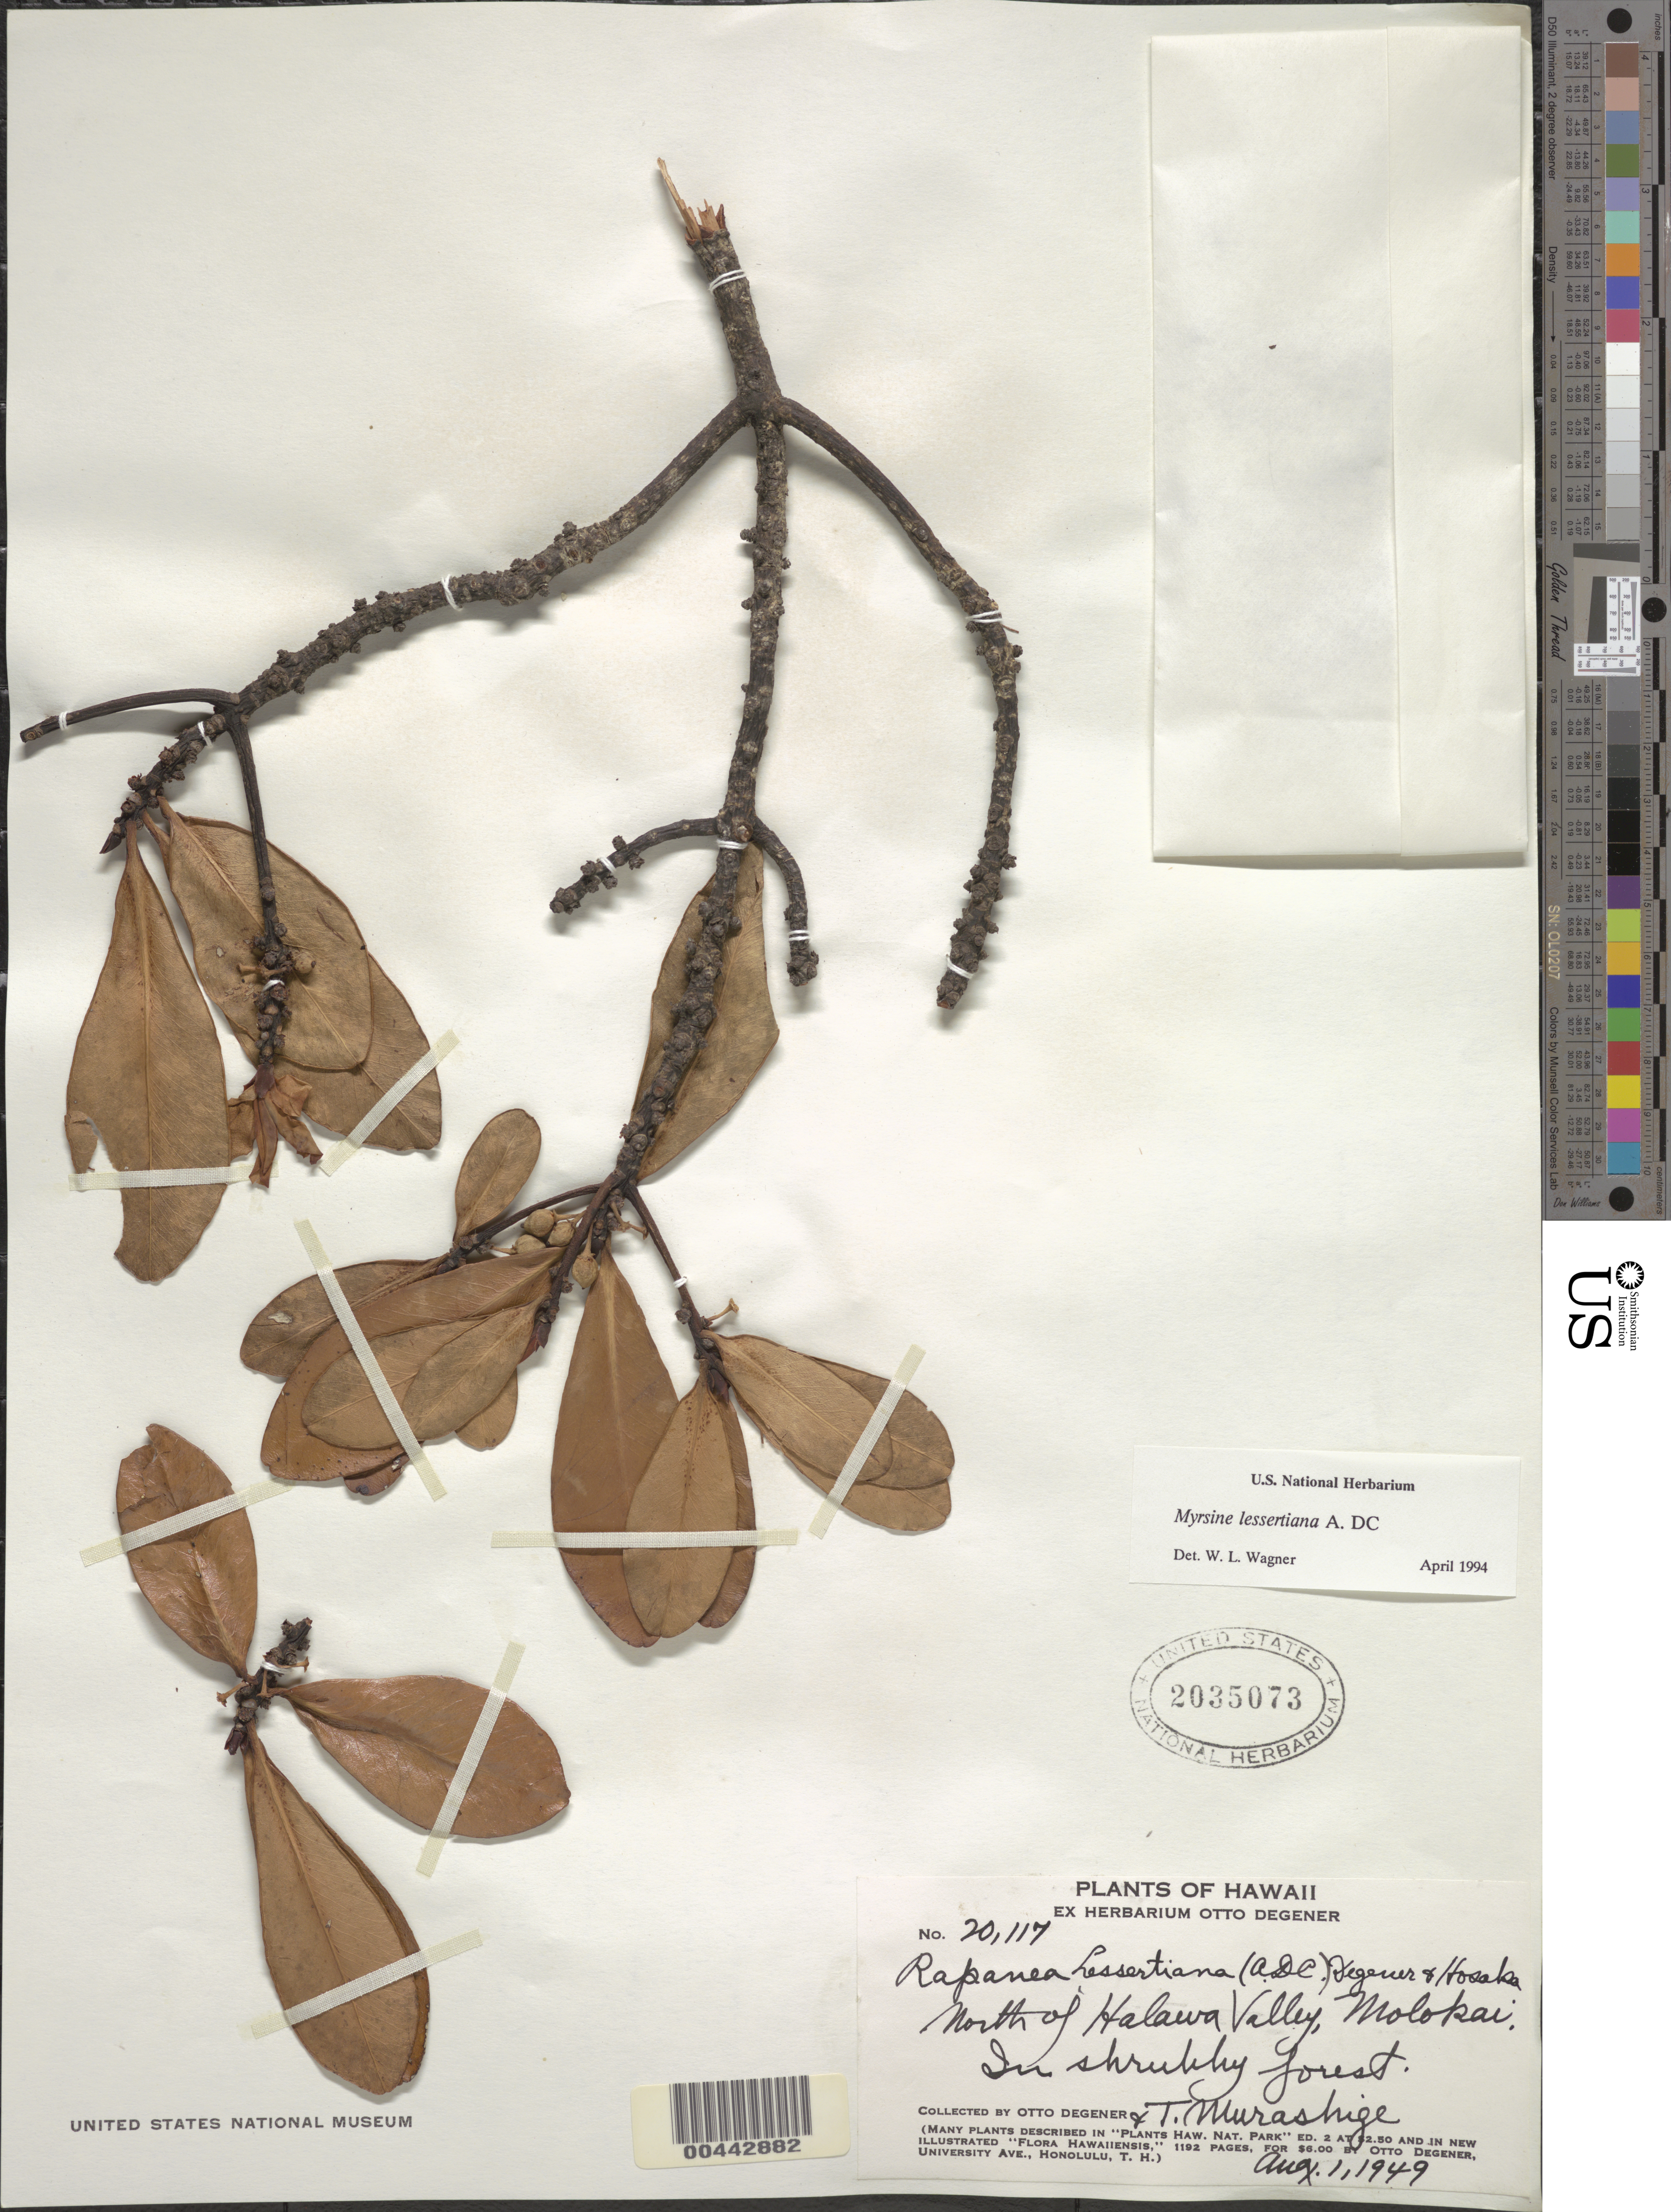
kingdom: Plantae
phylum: Tracheophyta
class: Magnoliopsida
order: Ericales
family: Primulaceae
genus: Myrsine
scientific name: Myrsine lessertiana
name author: A. DC.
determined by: Wagner, W. L., (BOT), Smithsonian Institution - National Museum of Natural History (UNITED STATES)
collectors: O. Degener & T. Murashige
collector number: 20117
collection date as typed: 1 Aug 1949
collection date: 1949-08-01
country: United States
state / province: Hawaii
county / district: Maui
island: Moloka'i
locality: North of Halawa Valley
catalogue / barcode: US 2035073